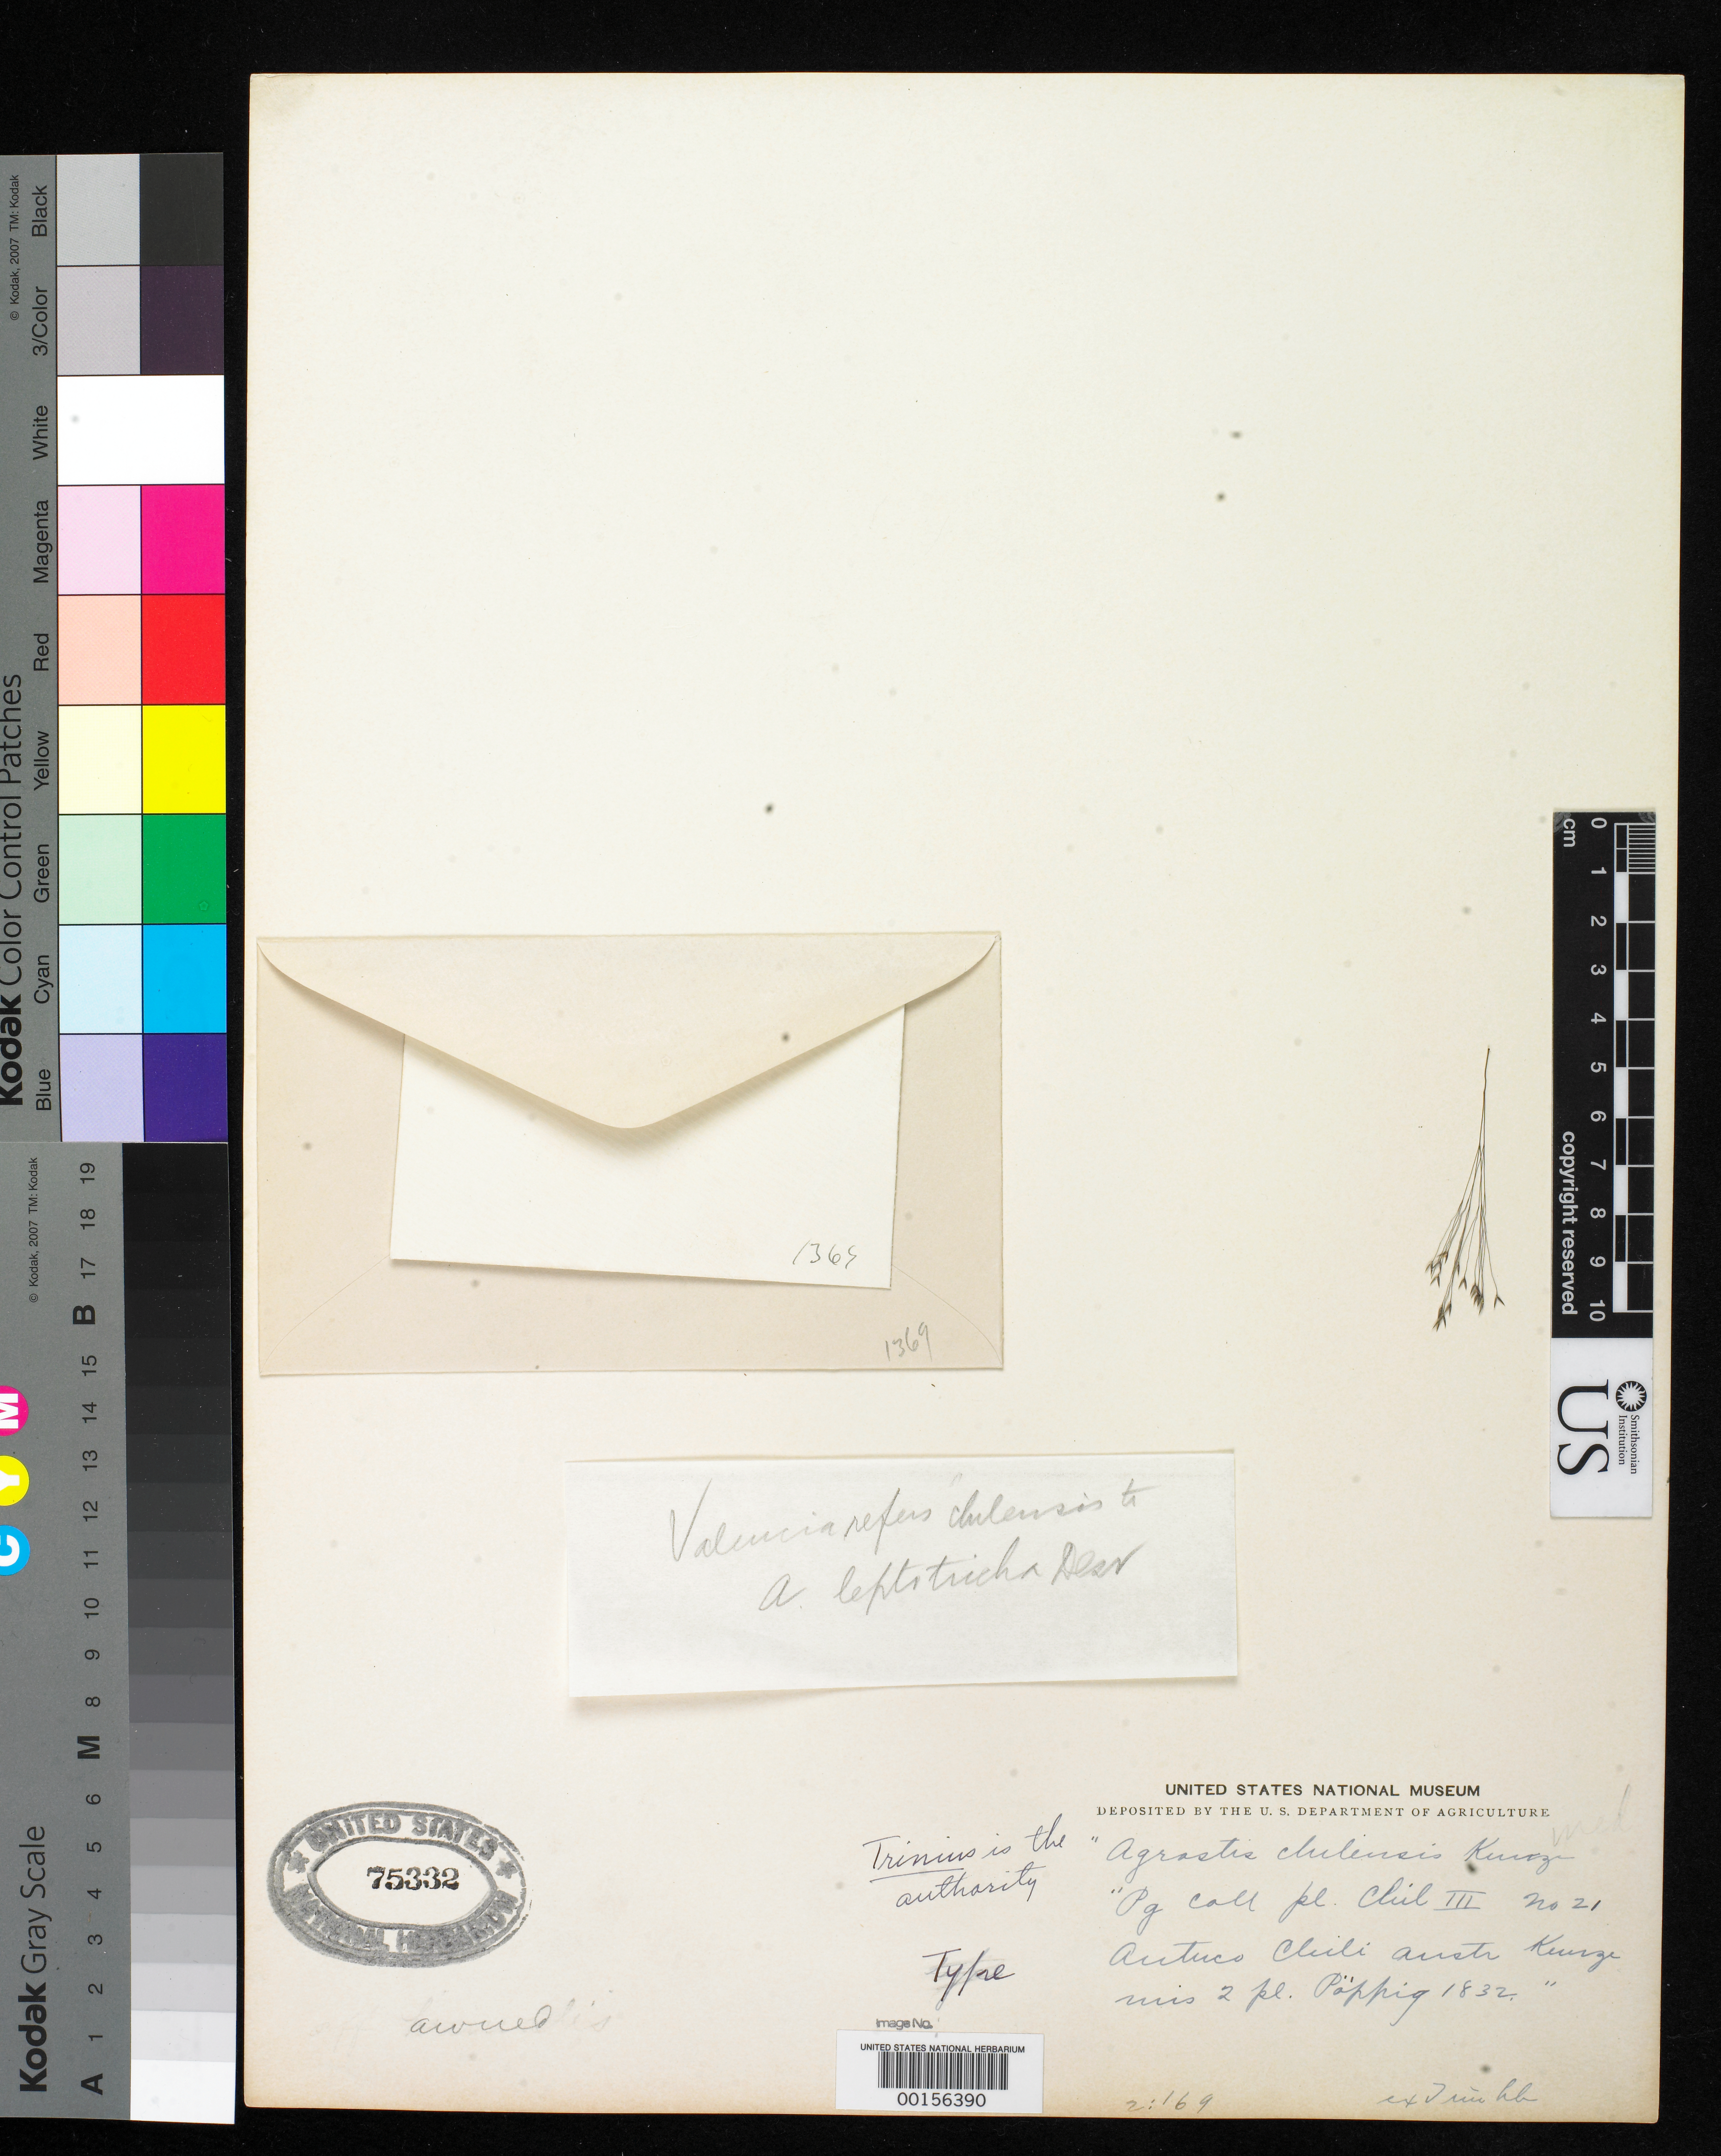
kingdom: Plantae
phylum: Tracheophyta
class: Liliopsida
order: Poales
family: Poaceae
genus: Agrostis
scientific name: Agrostis chilensis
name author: Trin.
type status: Type Fragment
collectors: E. F. Poeppig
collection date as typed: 1832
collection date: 1832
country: Chile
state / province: Bio-Bío (VIII)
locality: Andes de Antuco.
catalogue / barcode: US 75332